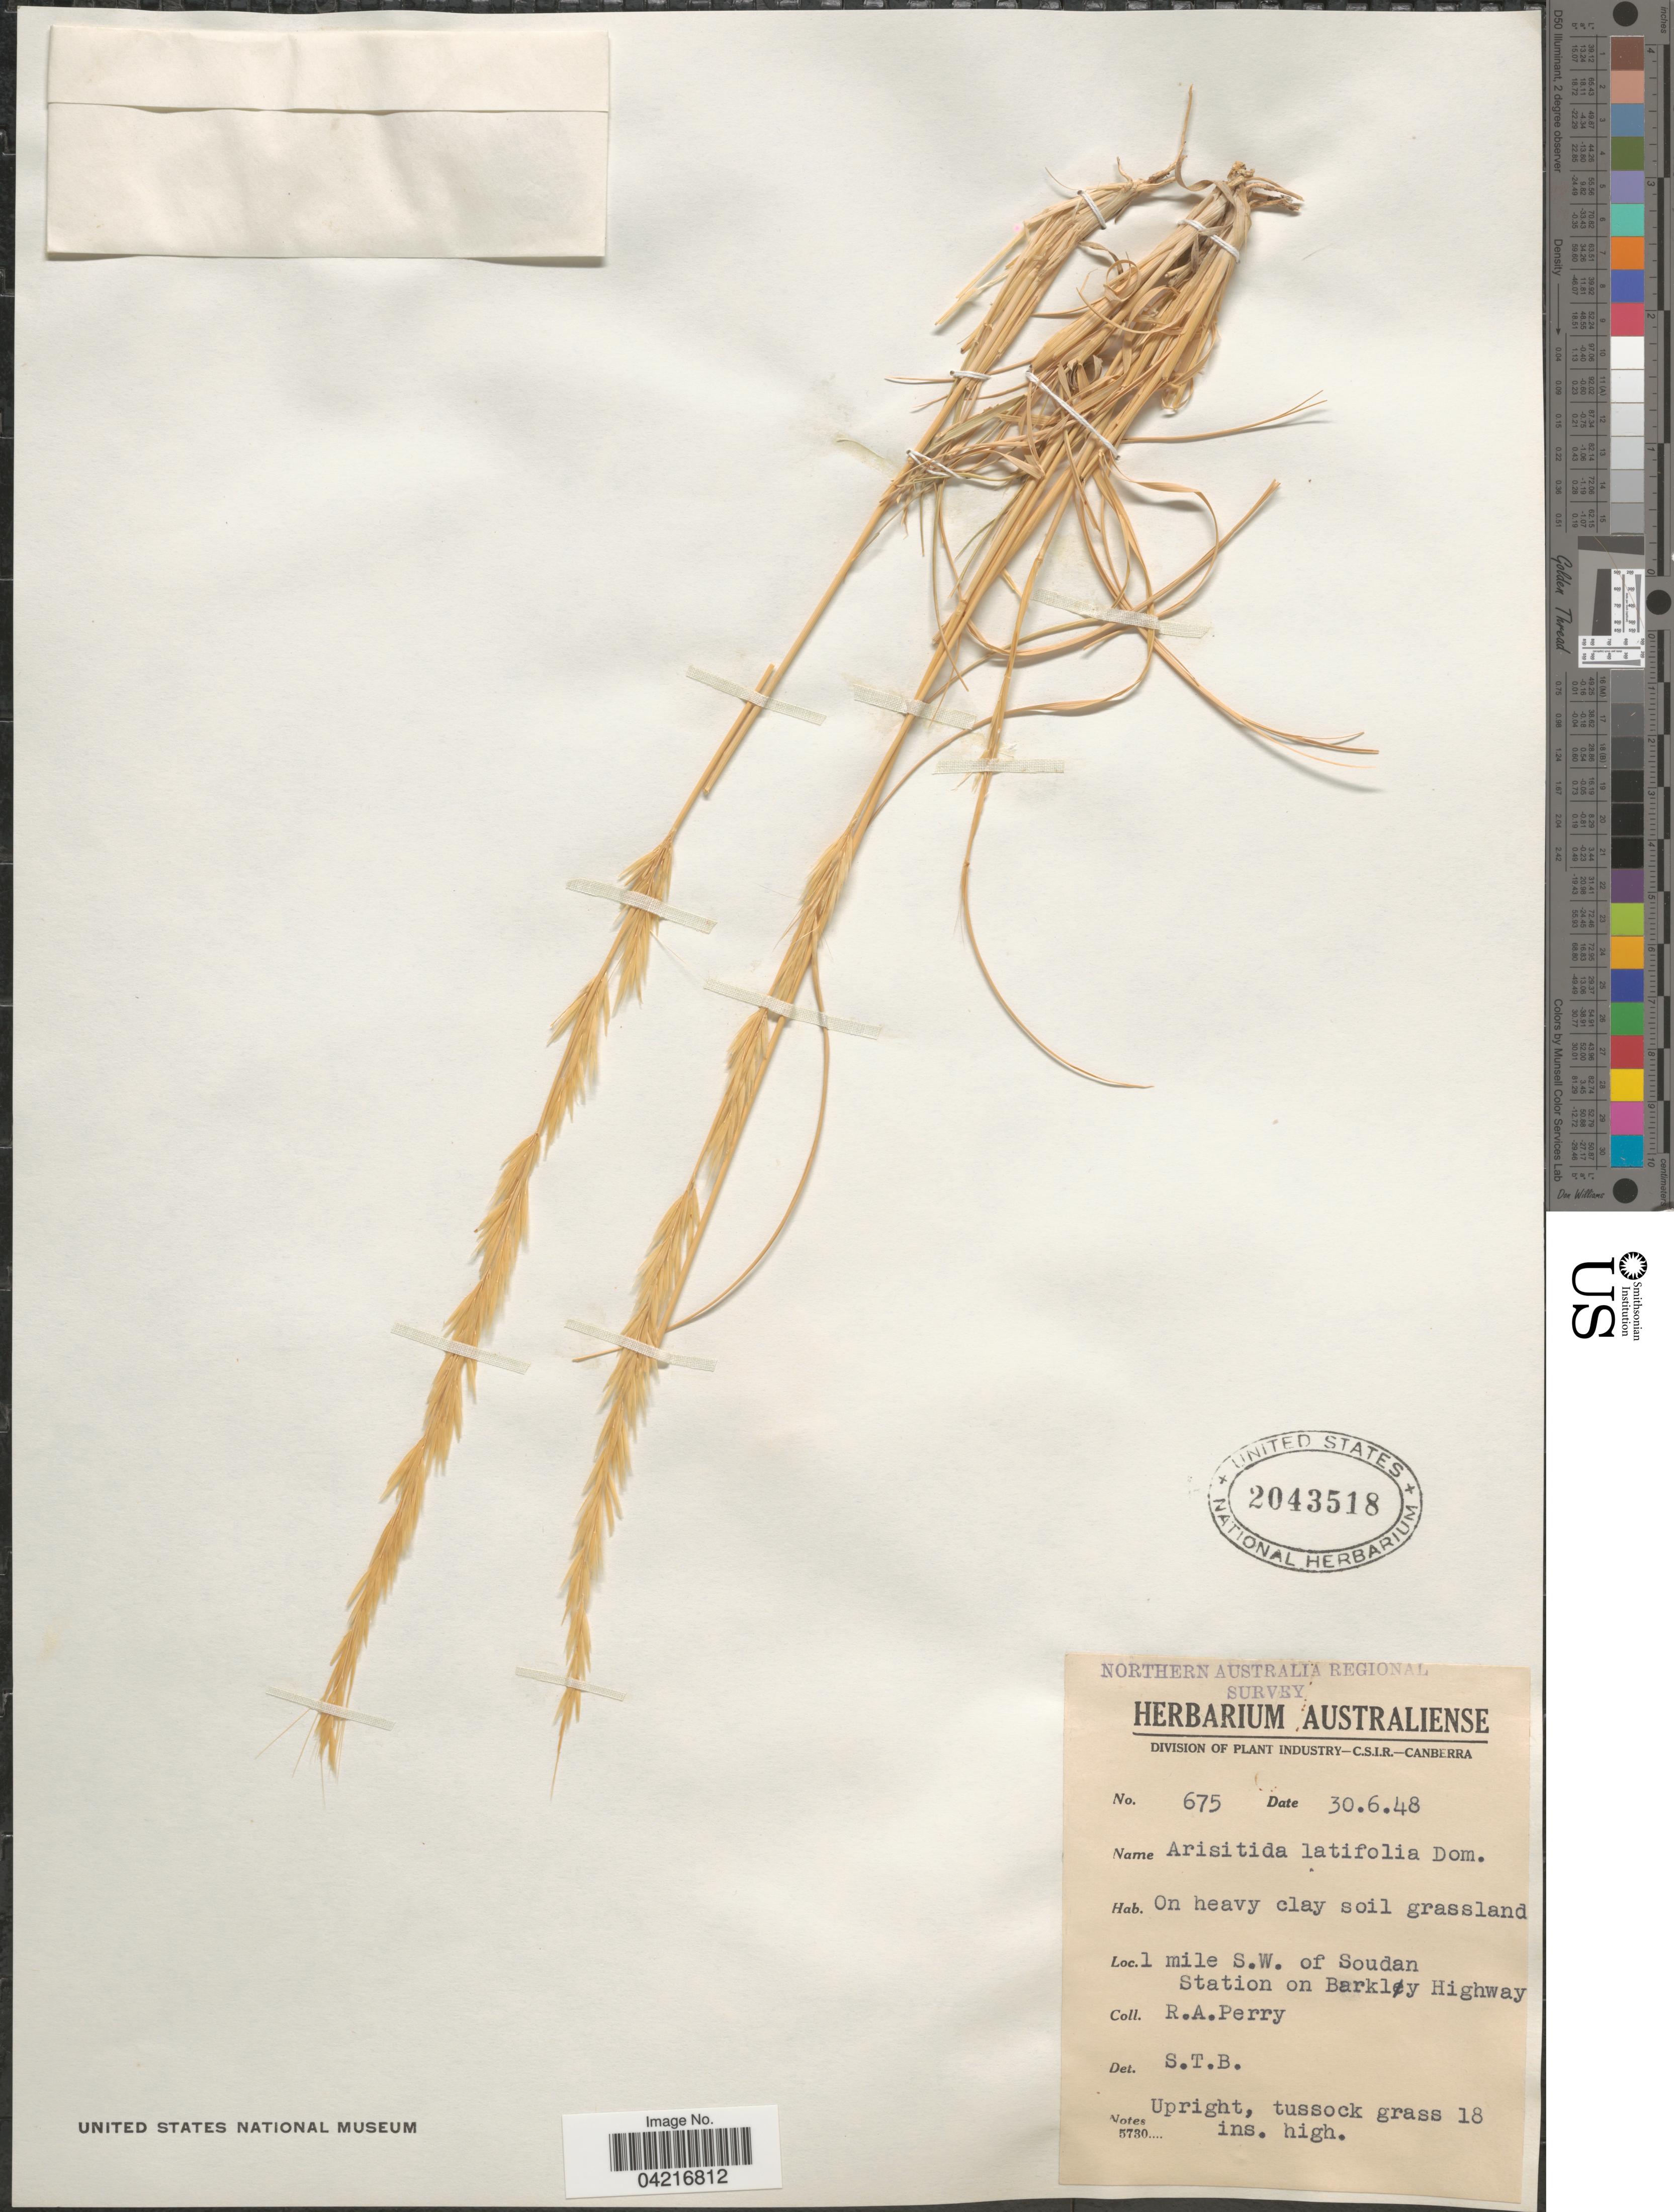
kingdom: Plantae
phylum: Tracheophyta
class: Liliopsida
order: Poales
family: Poaceae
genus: Aristida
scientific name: Aristida latifolia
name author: Domin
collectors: Perry, R. A.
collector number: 675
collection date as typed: Transcribed d/m/y: 30/6/48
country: Australia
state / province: Northern Territory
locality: Northern Australia Regional Survey. 1 mile S.W. of Soudan Station on Barkly Highway.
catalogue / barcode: US 2043518